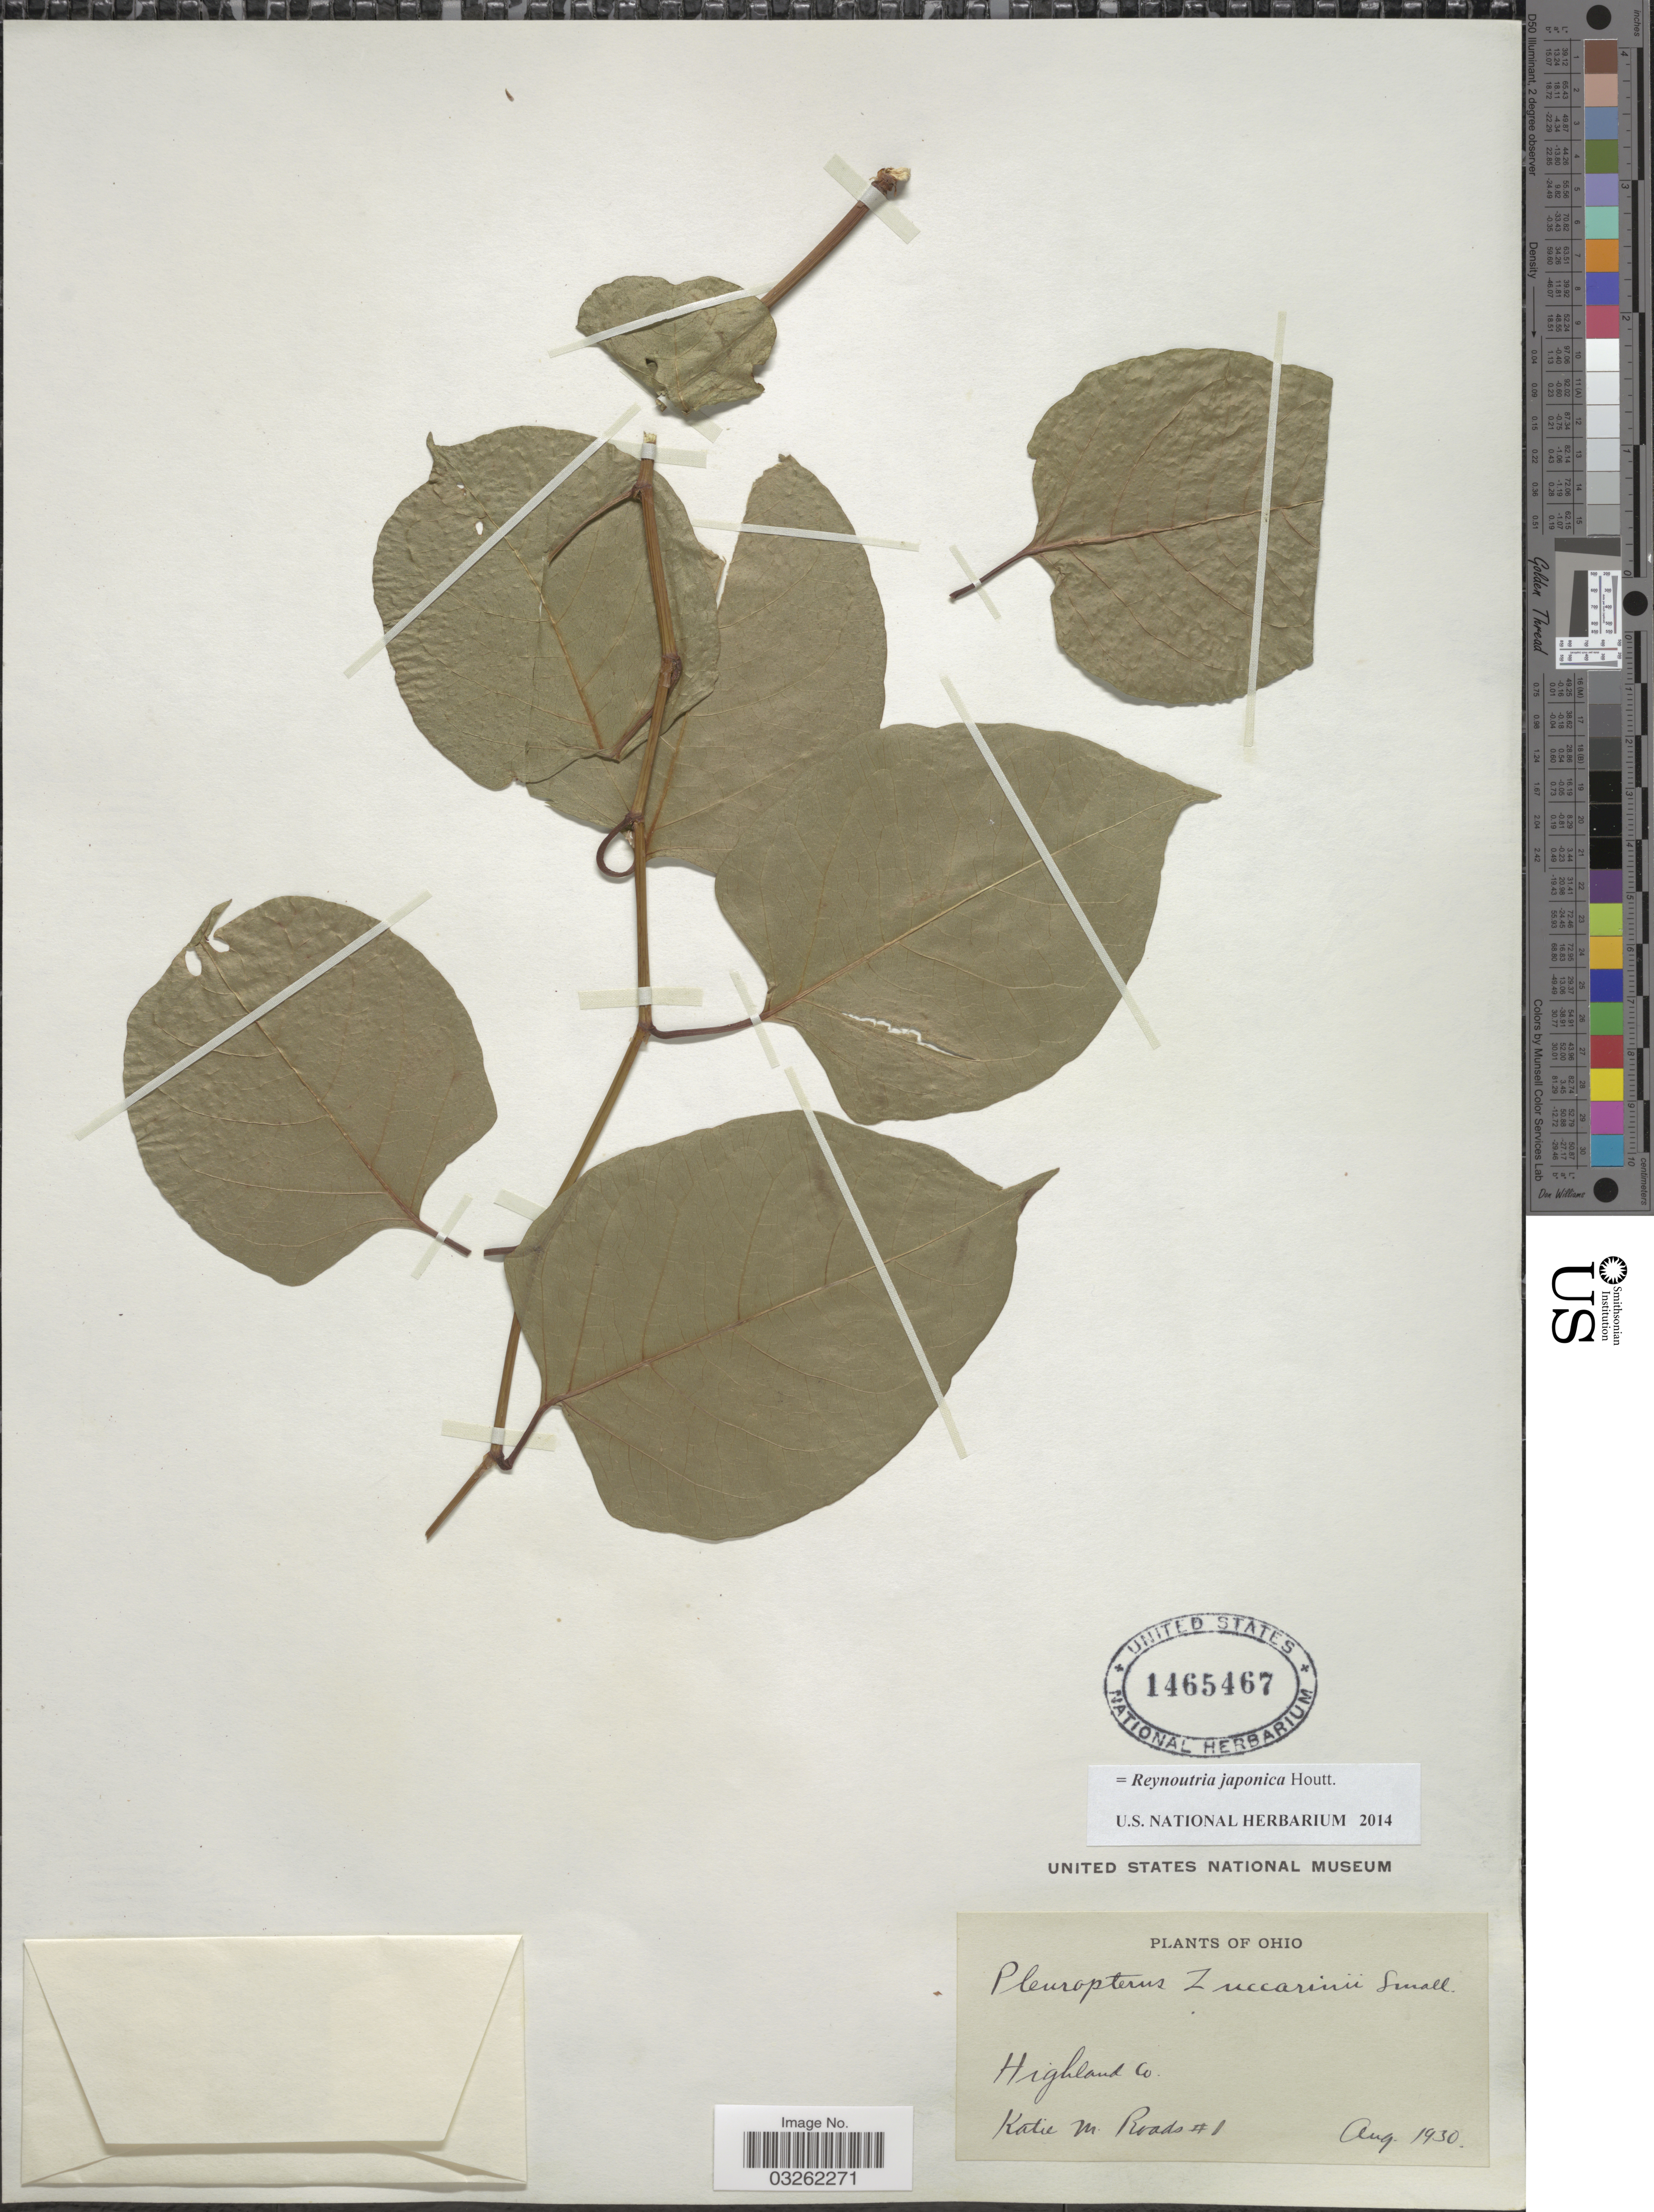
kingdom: Plantae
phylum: Tracheophyta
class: Magnoliopsida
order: Caryophyllales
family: Polygonaceae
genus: Reynoutria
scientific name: Reynoutria japonica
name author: Houtt.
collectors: K. Roads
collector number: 1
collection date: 1930-08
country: United States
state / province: Ohio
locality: Highland Co.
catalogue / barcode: US 1465467